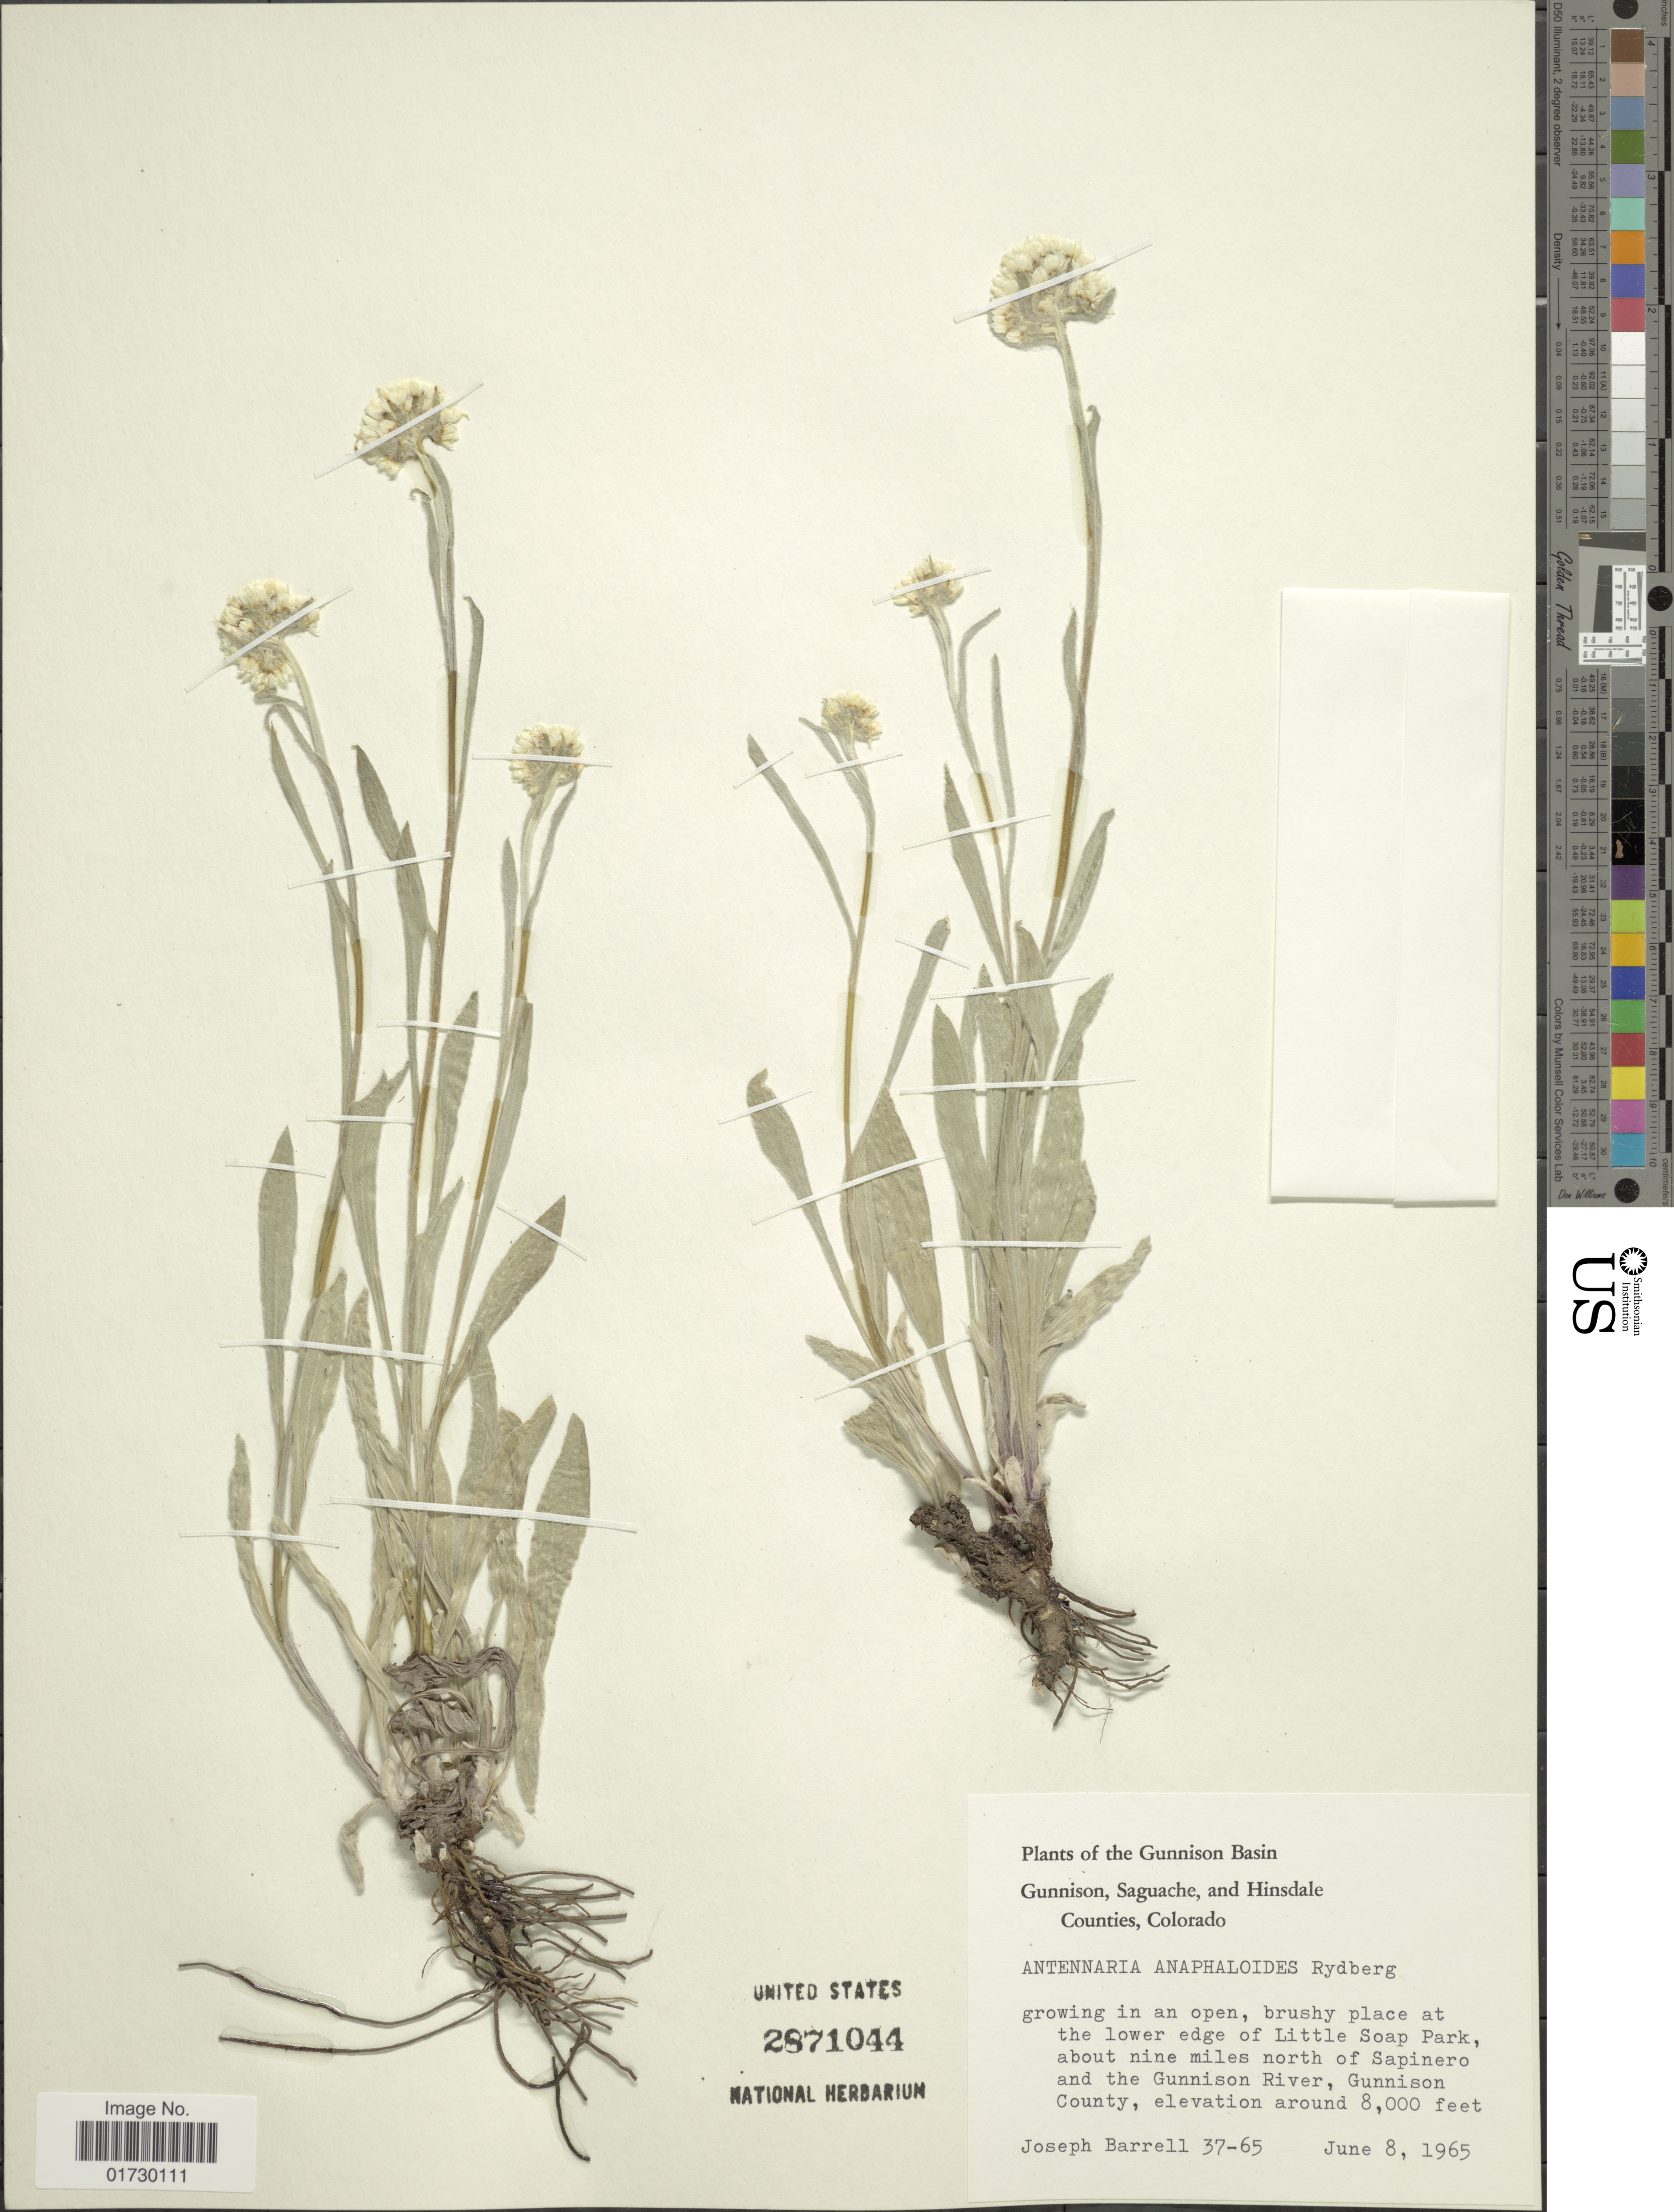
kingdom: Plantae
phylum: Tracheophyta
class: Magnoliopsida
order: Asterales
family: Asteraceae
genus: Antennaria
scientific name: Antennaria anaphaloides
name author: Rydb.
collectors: J. Barrell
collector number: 37-65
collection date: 1965-06-08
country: United States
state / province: Colorado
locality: The Gunnison Basi, edge of Little Soap Park, about nine miles north of Sapinero and the Gunnison River, Gunnison County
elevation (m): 2438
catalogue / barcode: US 2871044